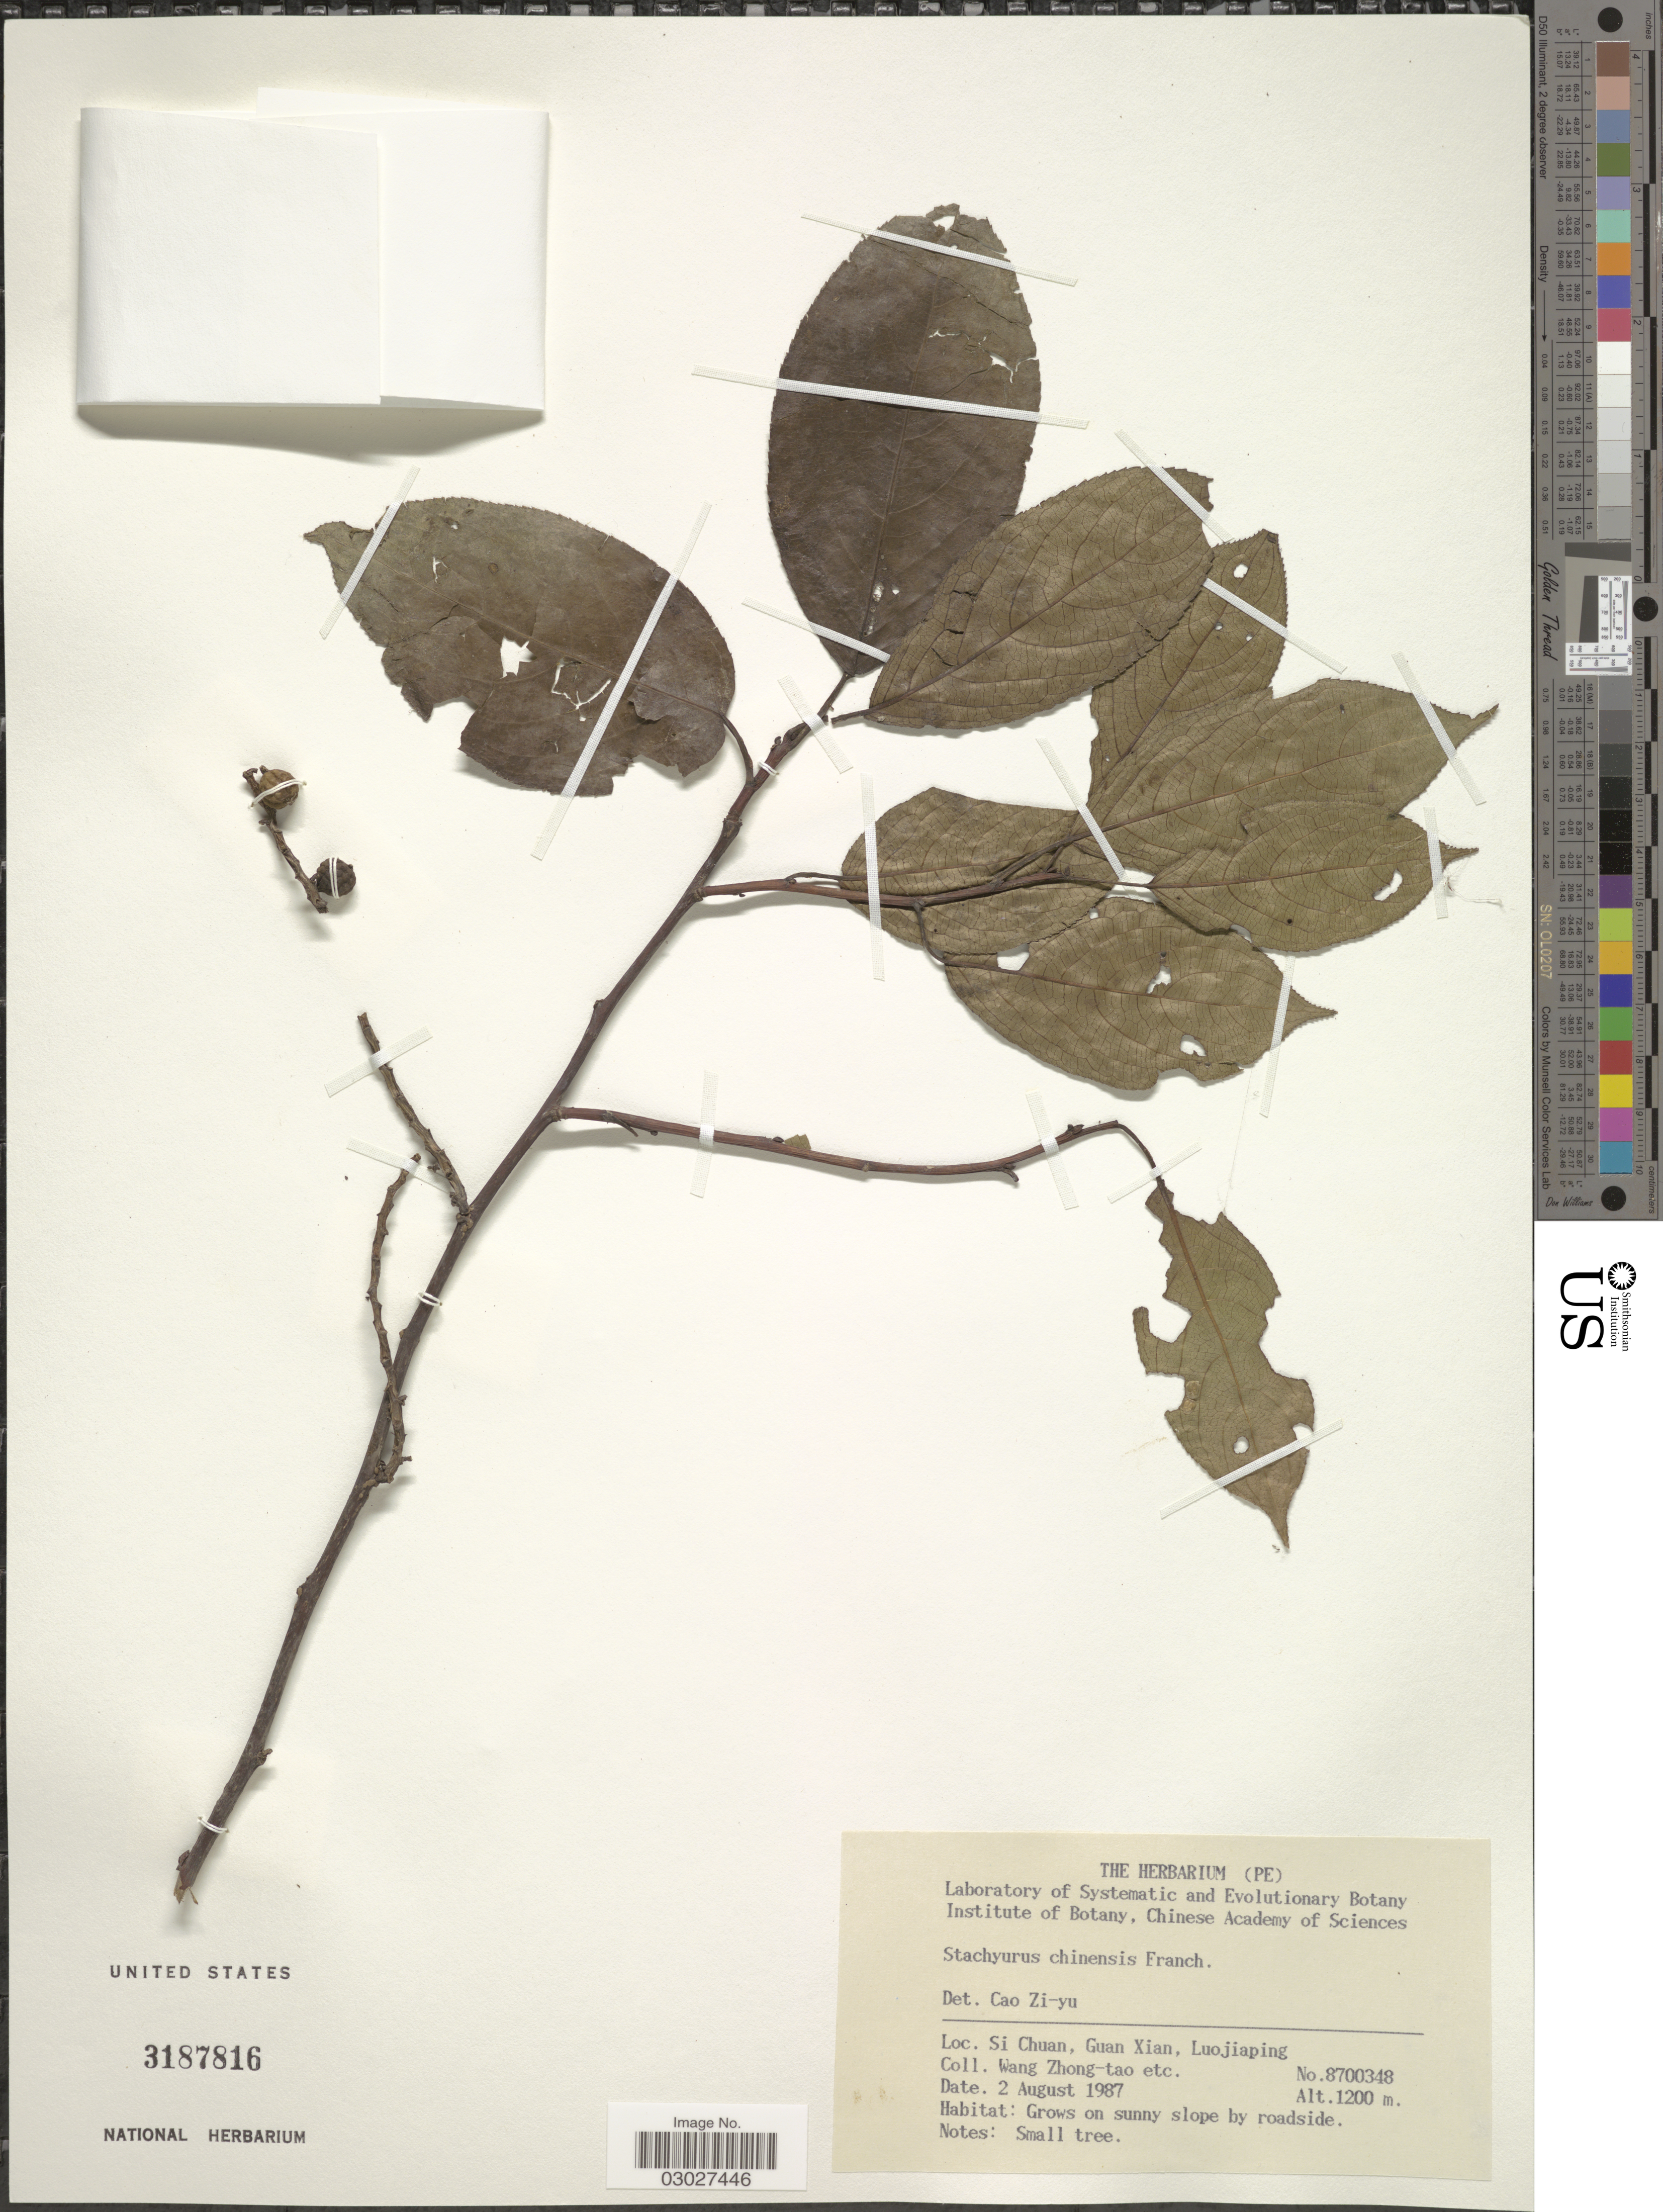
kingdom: Plantae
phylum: Tracheophyta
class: Magnoliopsida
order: Crossosomatales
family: Stachyuraceae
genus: Stachyurus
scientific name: Stachyurus chinensis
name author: Franch.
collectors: et al.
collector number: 8700348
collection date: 1987-08-02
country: China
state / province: Sichuan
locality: Si Chuan, Guan Xian, Luojiaping.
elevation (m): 1200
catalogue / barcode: US 3187816